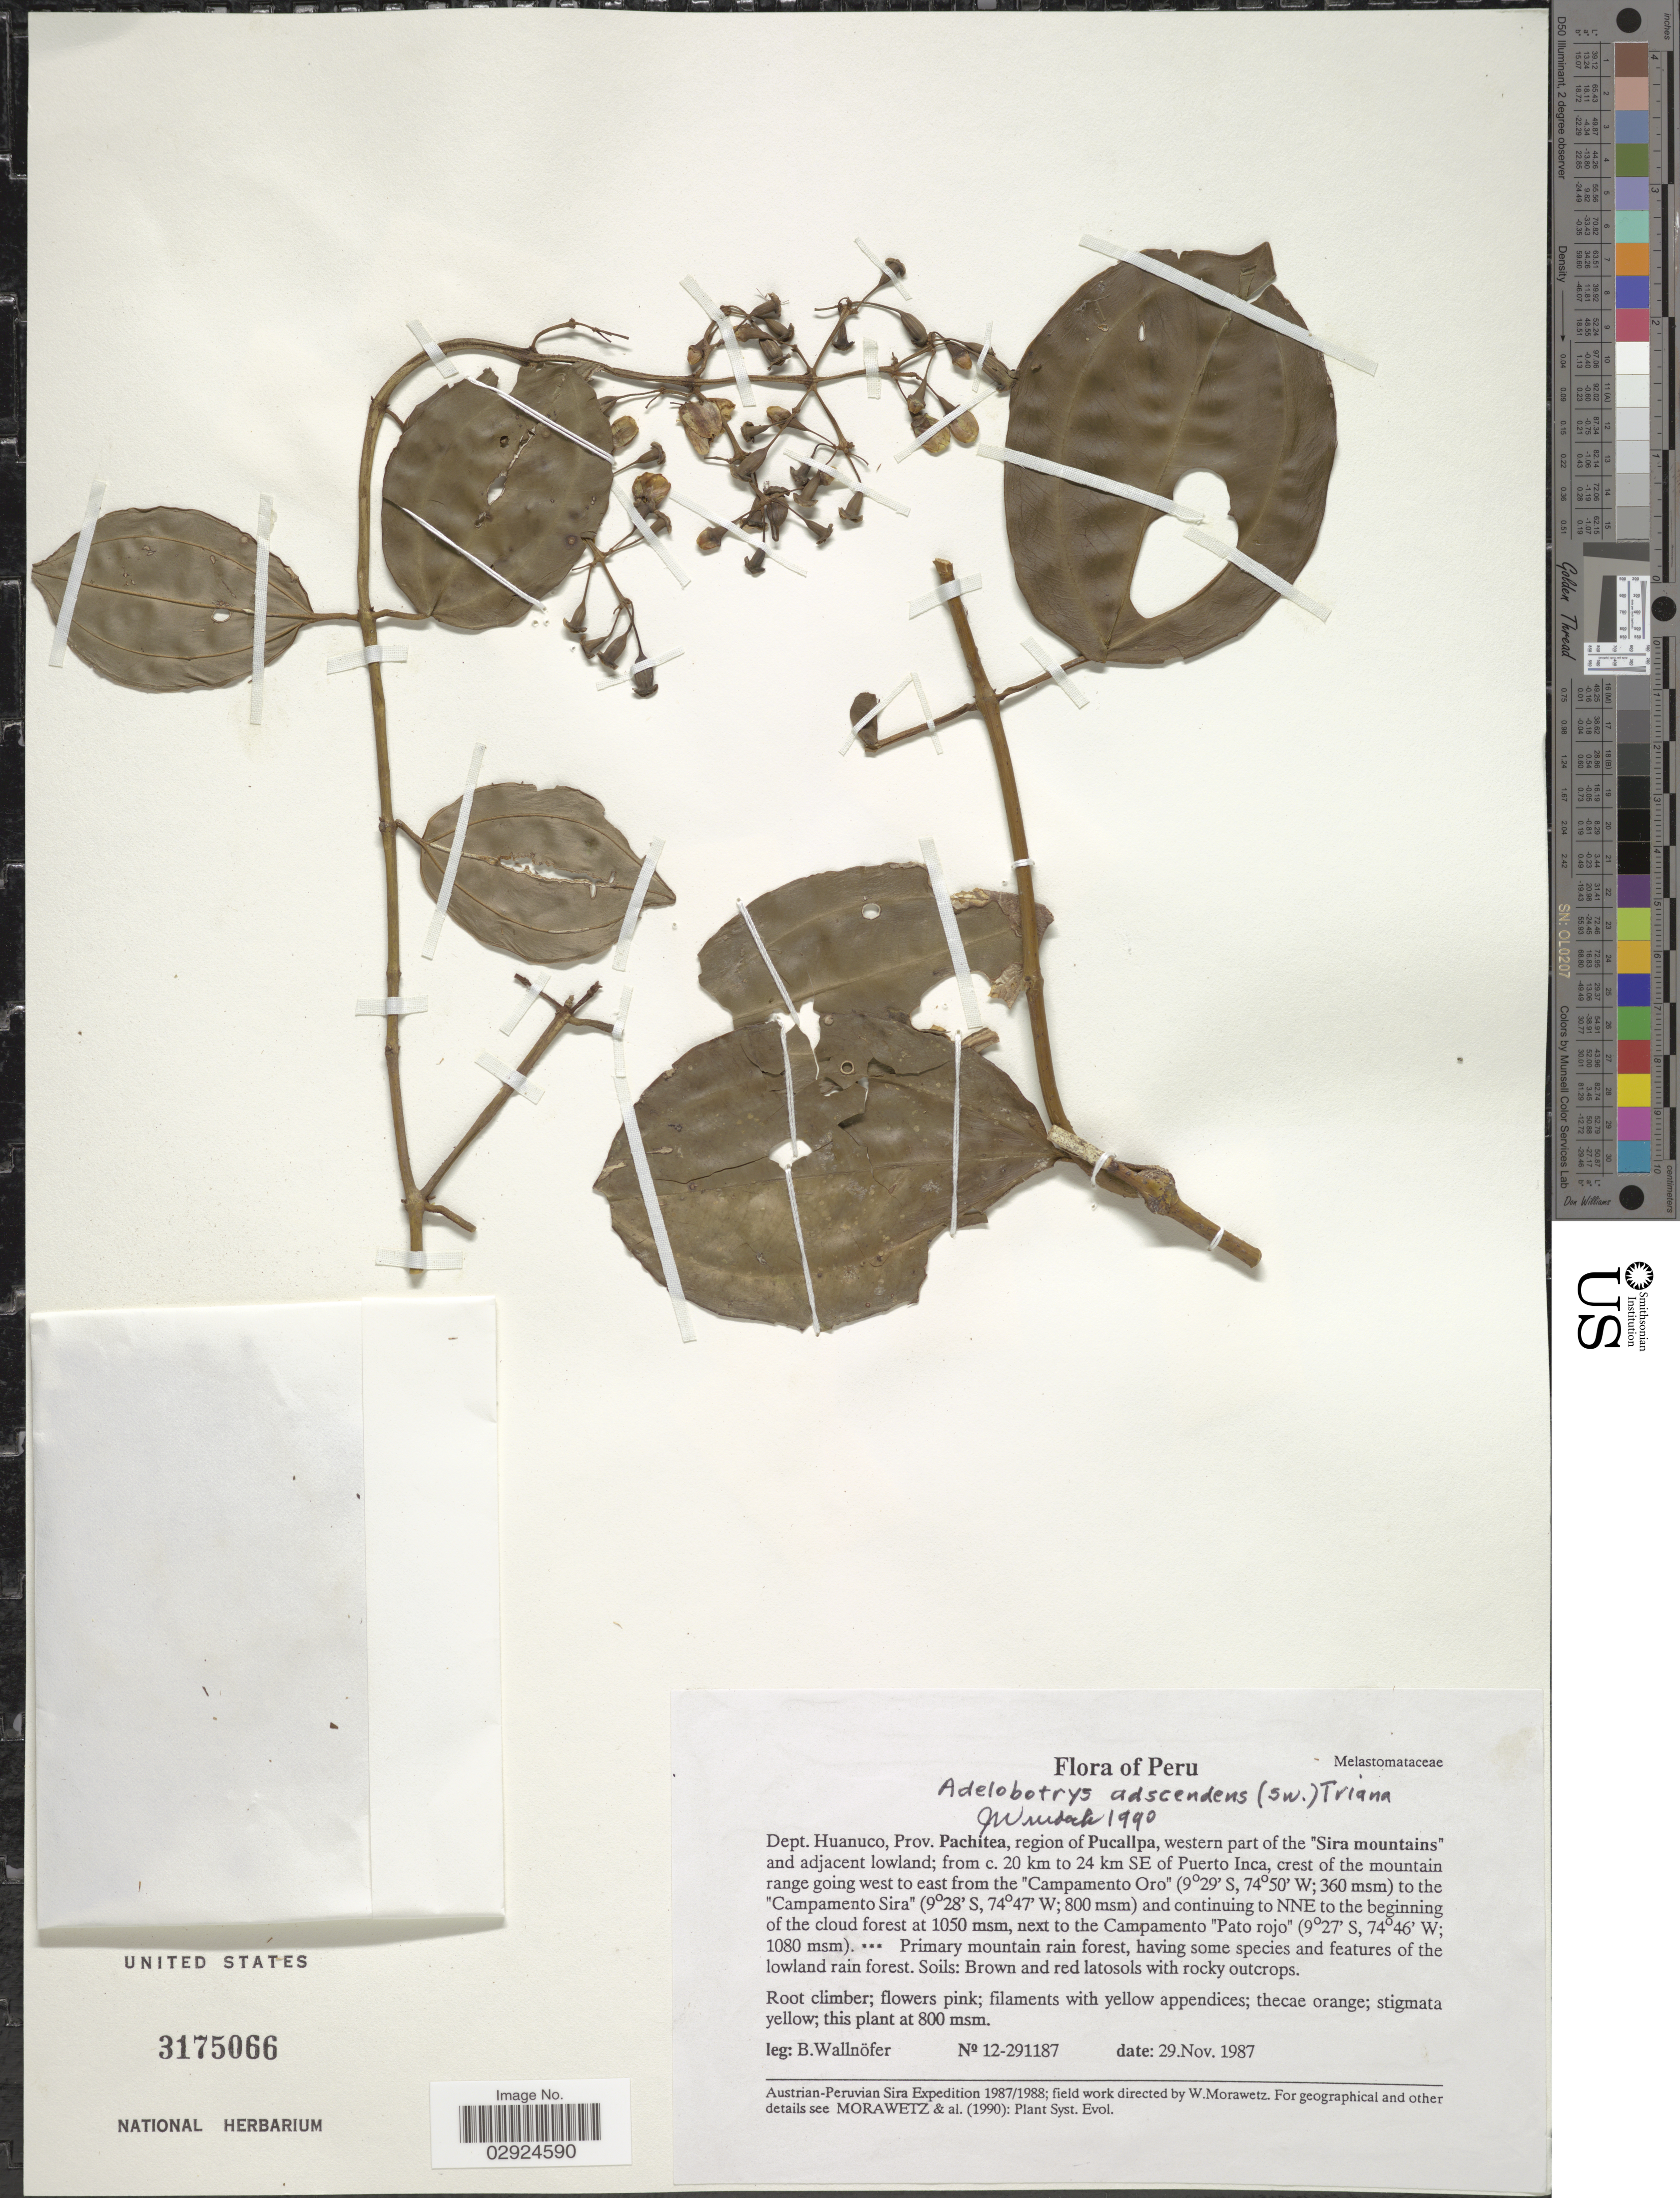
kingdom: Plantae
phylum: Tracheophyta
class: Magnoliopsida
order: Myrtales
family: Melastomataceae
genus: Adelobotrys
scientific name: Adelobotrys adscendens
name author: (Sw.) Triana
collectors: B. Wallnöfer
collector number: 12-291187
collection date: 1987-11-29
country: Peru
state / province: Huánuco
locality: Dept. Huanuco, Prov. Pachitea, region on Pucallpa, western part of the "Sira mountains" and adjacent lowland; from c. 20 km to 24 km SE of Puerto Inca, crest of the mountain range going west to east from the "Campamento Oro" to the "Campamento Sira" and continuing to NNE to the beginning of the cloud forest, next to the Campamento "Pato rojo".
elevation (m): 360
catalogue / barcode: US 3175066